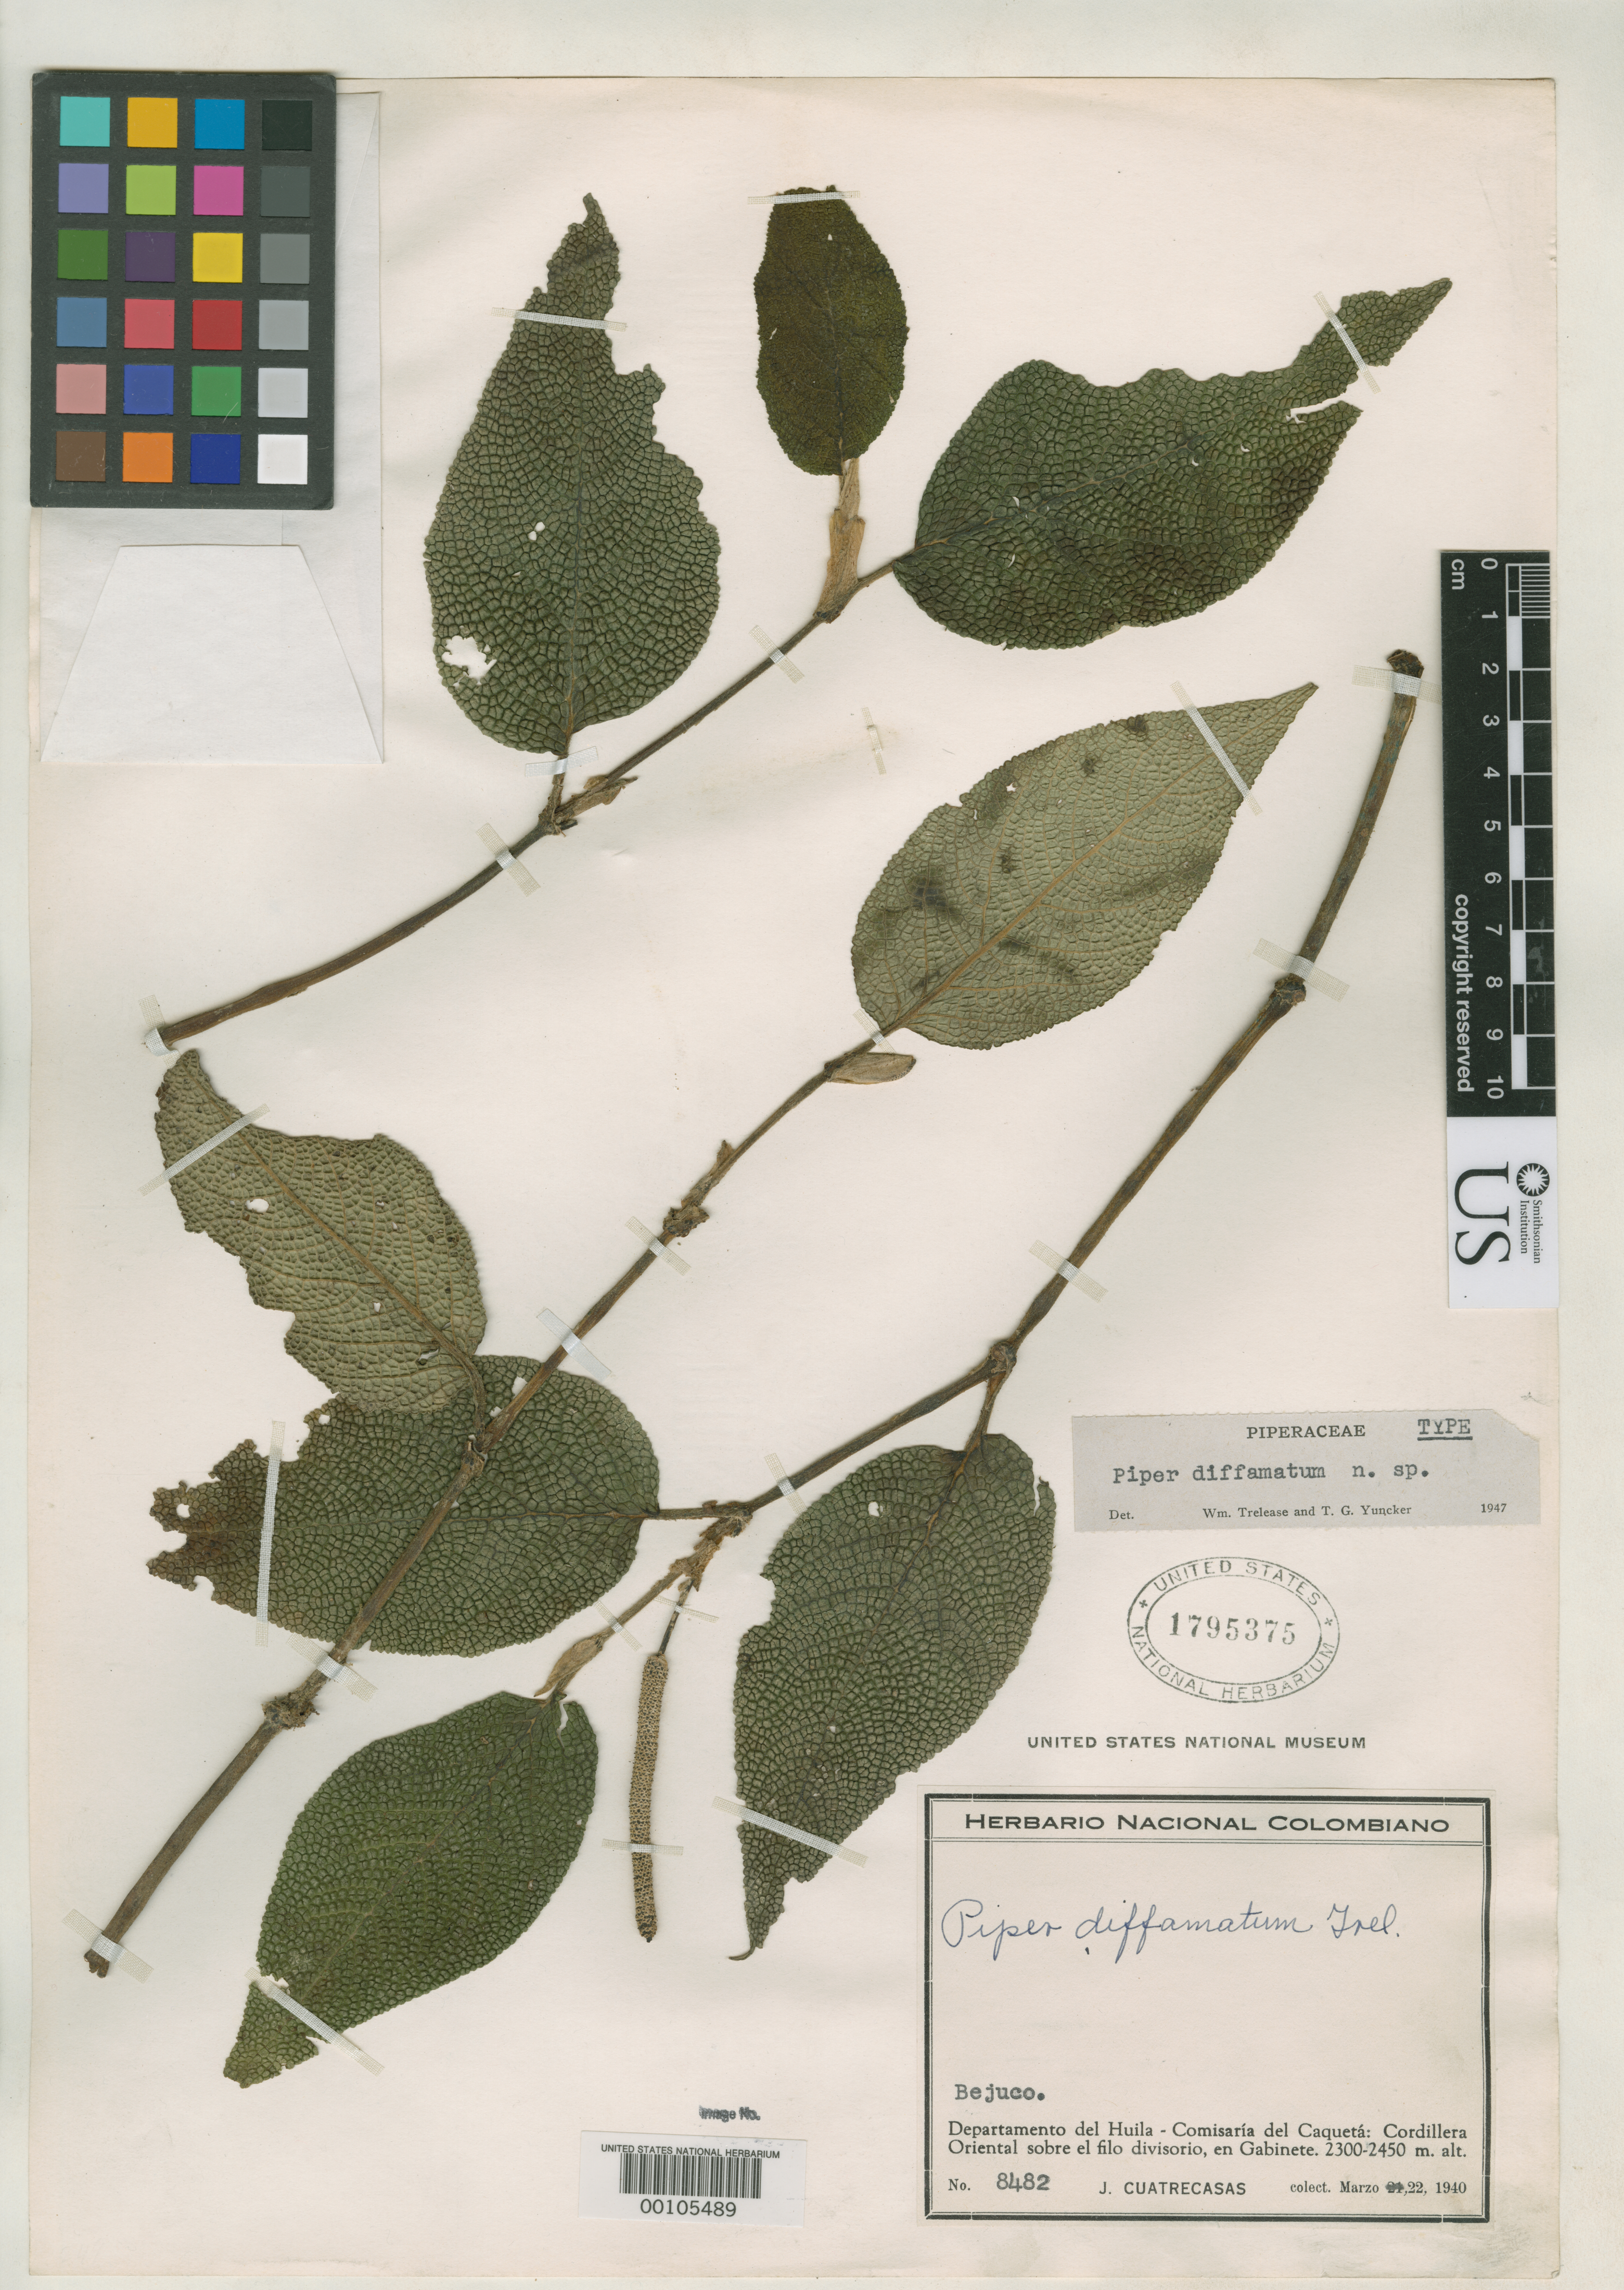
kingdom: Plantae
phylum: Tracheophyta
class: Magnoliopsida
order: Piperales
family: Piperaceae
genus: Piper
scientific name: Piper diffamatum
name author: Trel. & Yunck.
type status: Holotype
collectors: J. Cuatrecasas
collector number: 8482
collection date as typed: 22 Mar 1940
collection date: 1940-03-22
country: Colombia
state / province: Caquetá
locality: Cordillera Oriental, Gabinete.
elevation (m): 2300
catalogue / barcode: US 1795375